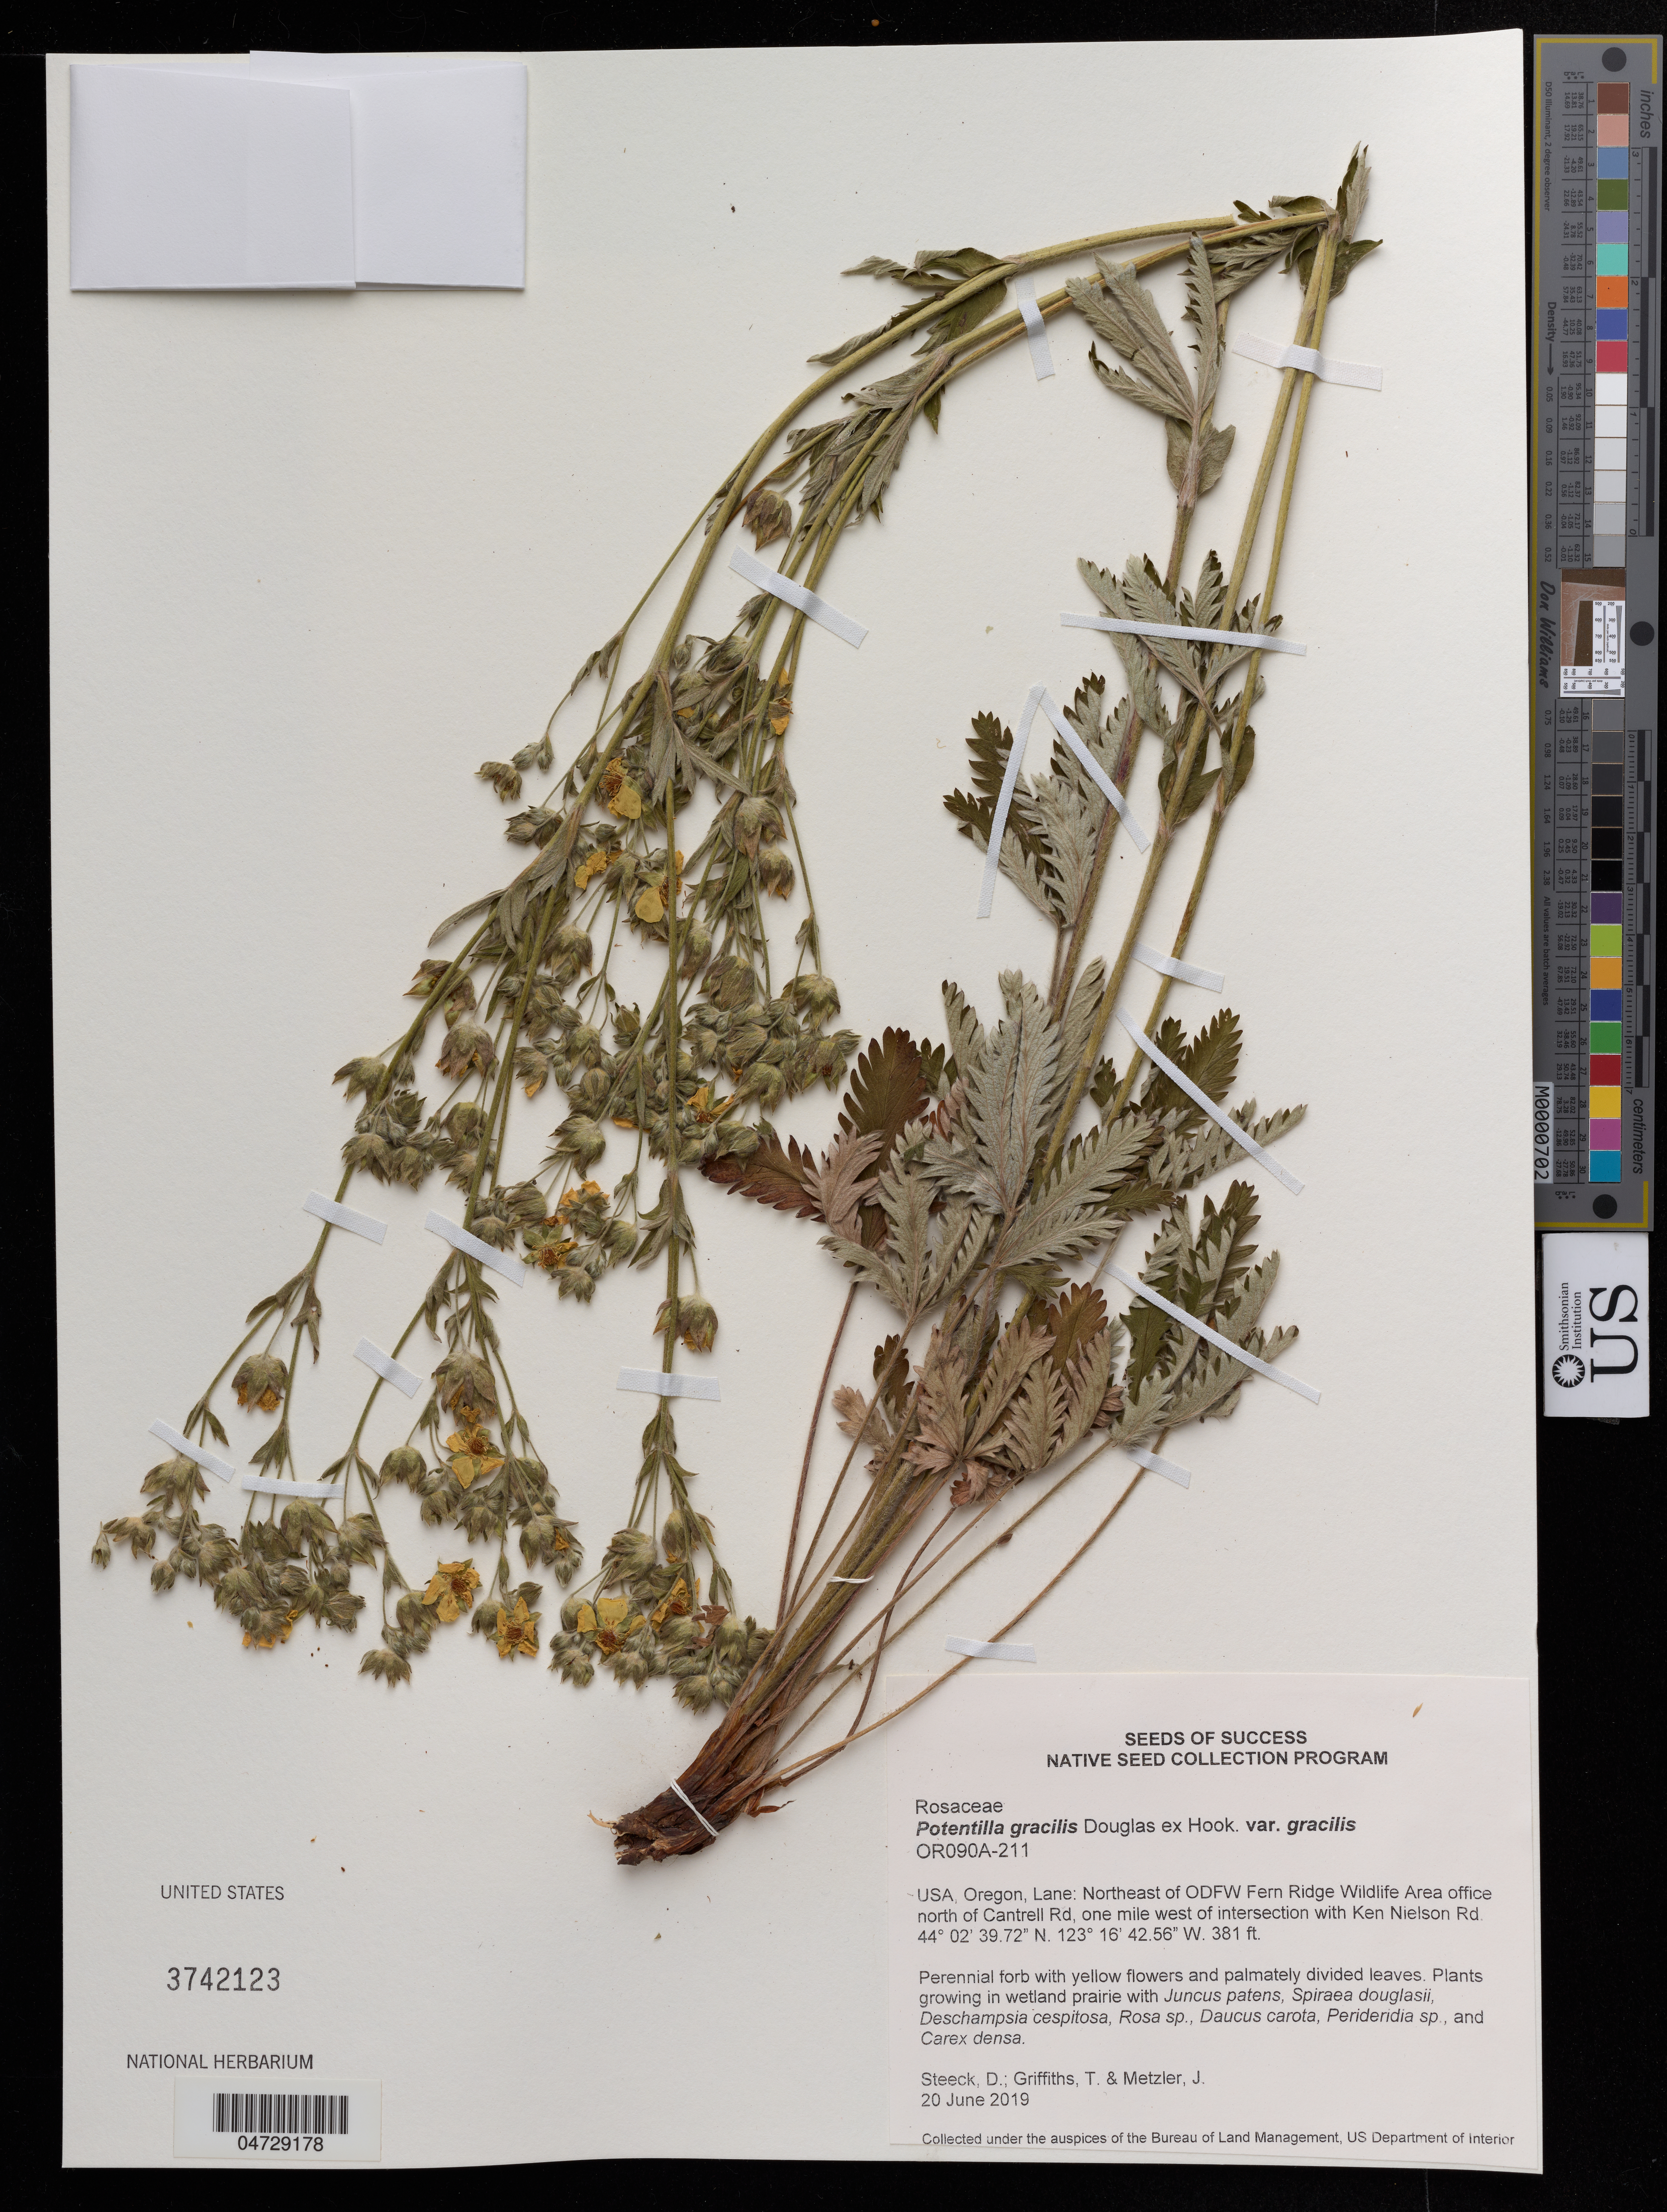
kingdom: Plantae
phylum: Tracheophyta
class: Magnoliopsida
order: Rosales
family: Rosaceae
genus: Potentilla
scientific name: Potentilla gracilis var. gracilis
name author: Douglas ex Hook.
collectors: D. Steeck, T. Griffith & J. Metzler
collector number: OR090A-211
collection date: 2019-06-20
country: United States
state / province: Oregon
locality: Lane: Northeast of ODFW Fern Ridge Wildlife Area office north of Cantrell Rd, one mile west of intersection with Ken Nielson Rd.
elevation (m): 116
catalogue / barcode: US 3742123